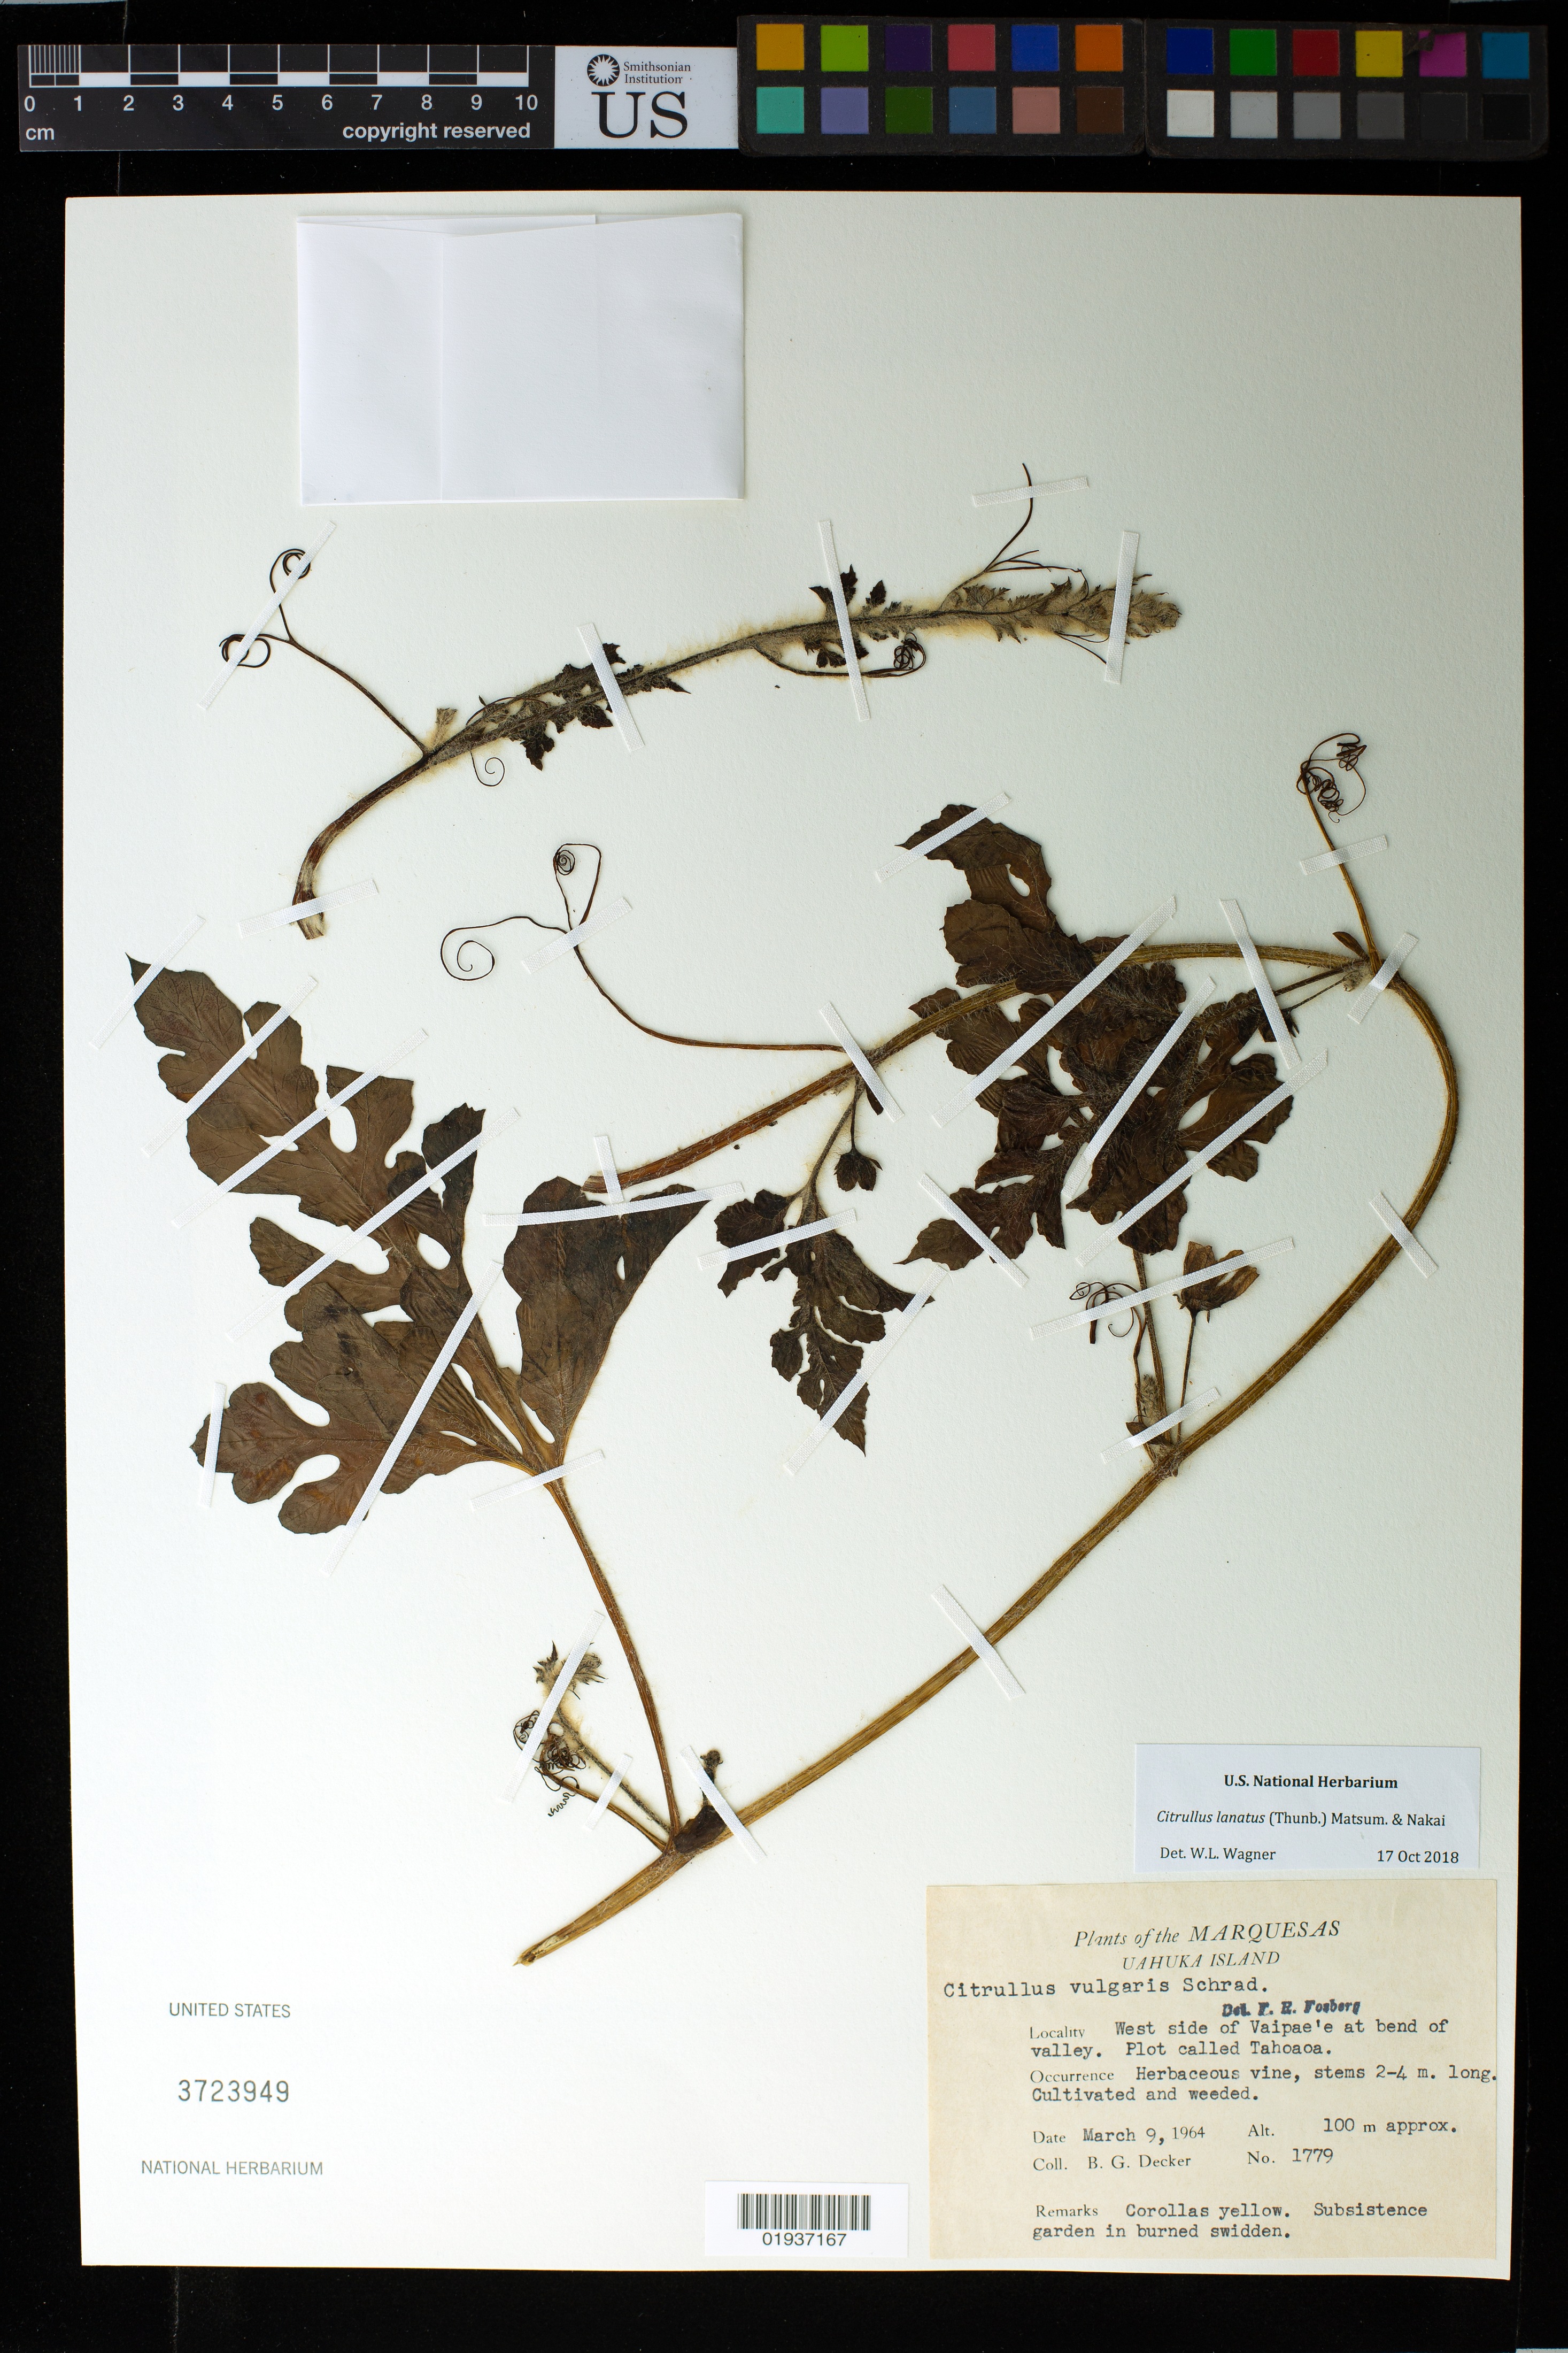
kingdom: Plantae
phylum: Tracheophyta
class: Magnoliopsida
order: Cucurbitales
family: Cucurbitaceae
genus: Citrullus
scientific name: Citrullus lanatus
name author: (Thunb.) Matsum. & Nakai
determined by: Wagner, W. L., (BOT), Smithsonian Institution - National Museum of Natural History (UNITED STATES)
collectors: B. G. Decker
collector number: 1779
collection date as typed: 30 March 1964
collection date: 1964-03-30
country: French Polynesia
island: Ua Huka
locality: Upper Vaipae'e, N side of stream, plot known as Teavahau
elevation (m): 170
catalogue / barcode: US 3723949